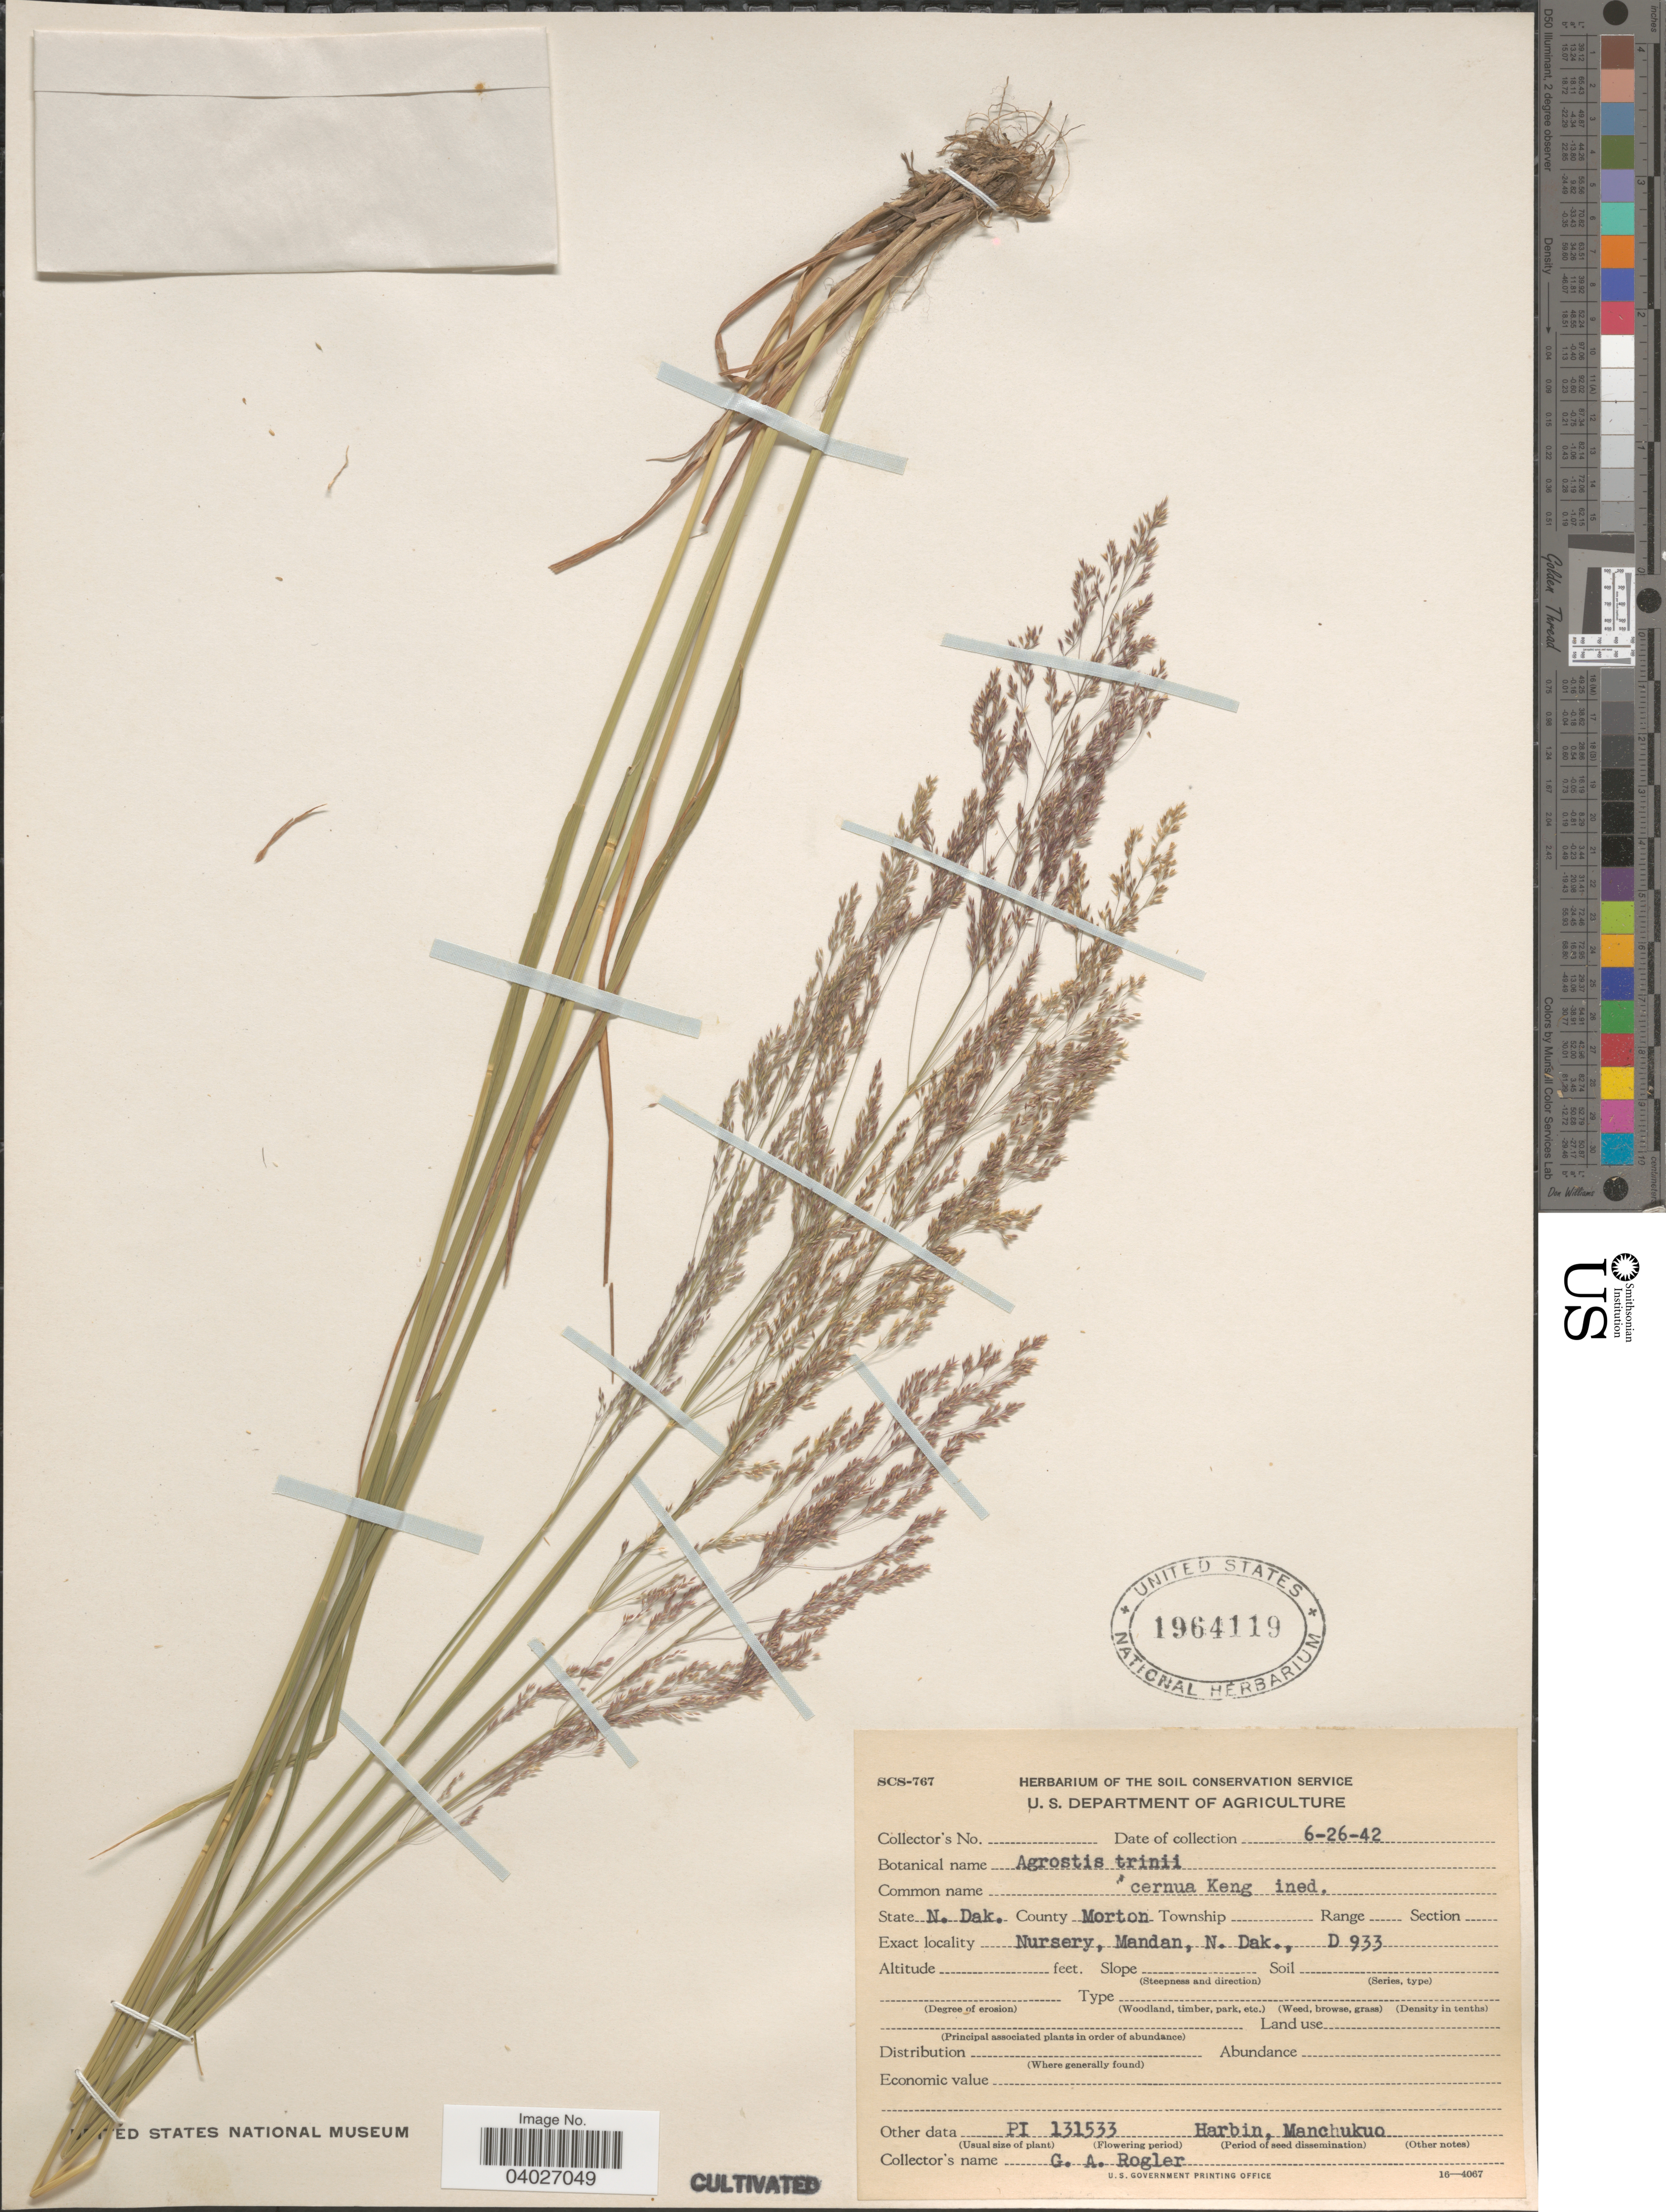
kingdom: Plantae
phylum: Tracheophyta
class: Liliopsida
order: Poales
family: Poaceae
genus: Agrostis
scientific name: Agrostis sp.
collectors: G. Rogler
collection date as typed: Transcribed d/m/y: 26/6/42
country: United States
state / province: North Dakota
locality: County Morton. Nursery, Mandan. D 933.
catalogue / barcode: US 1964119